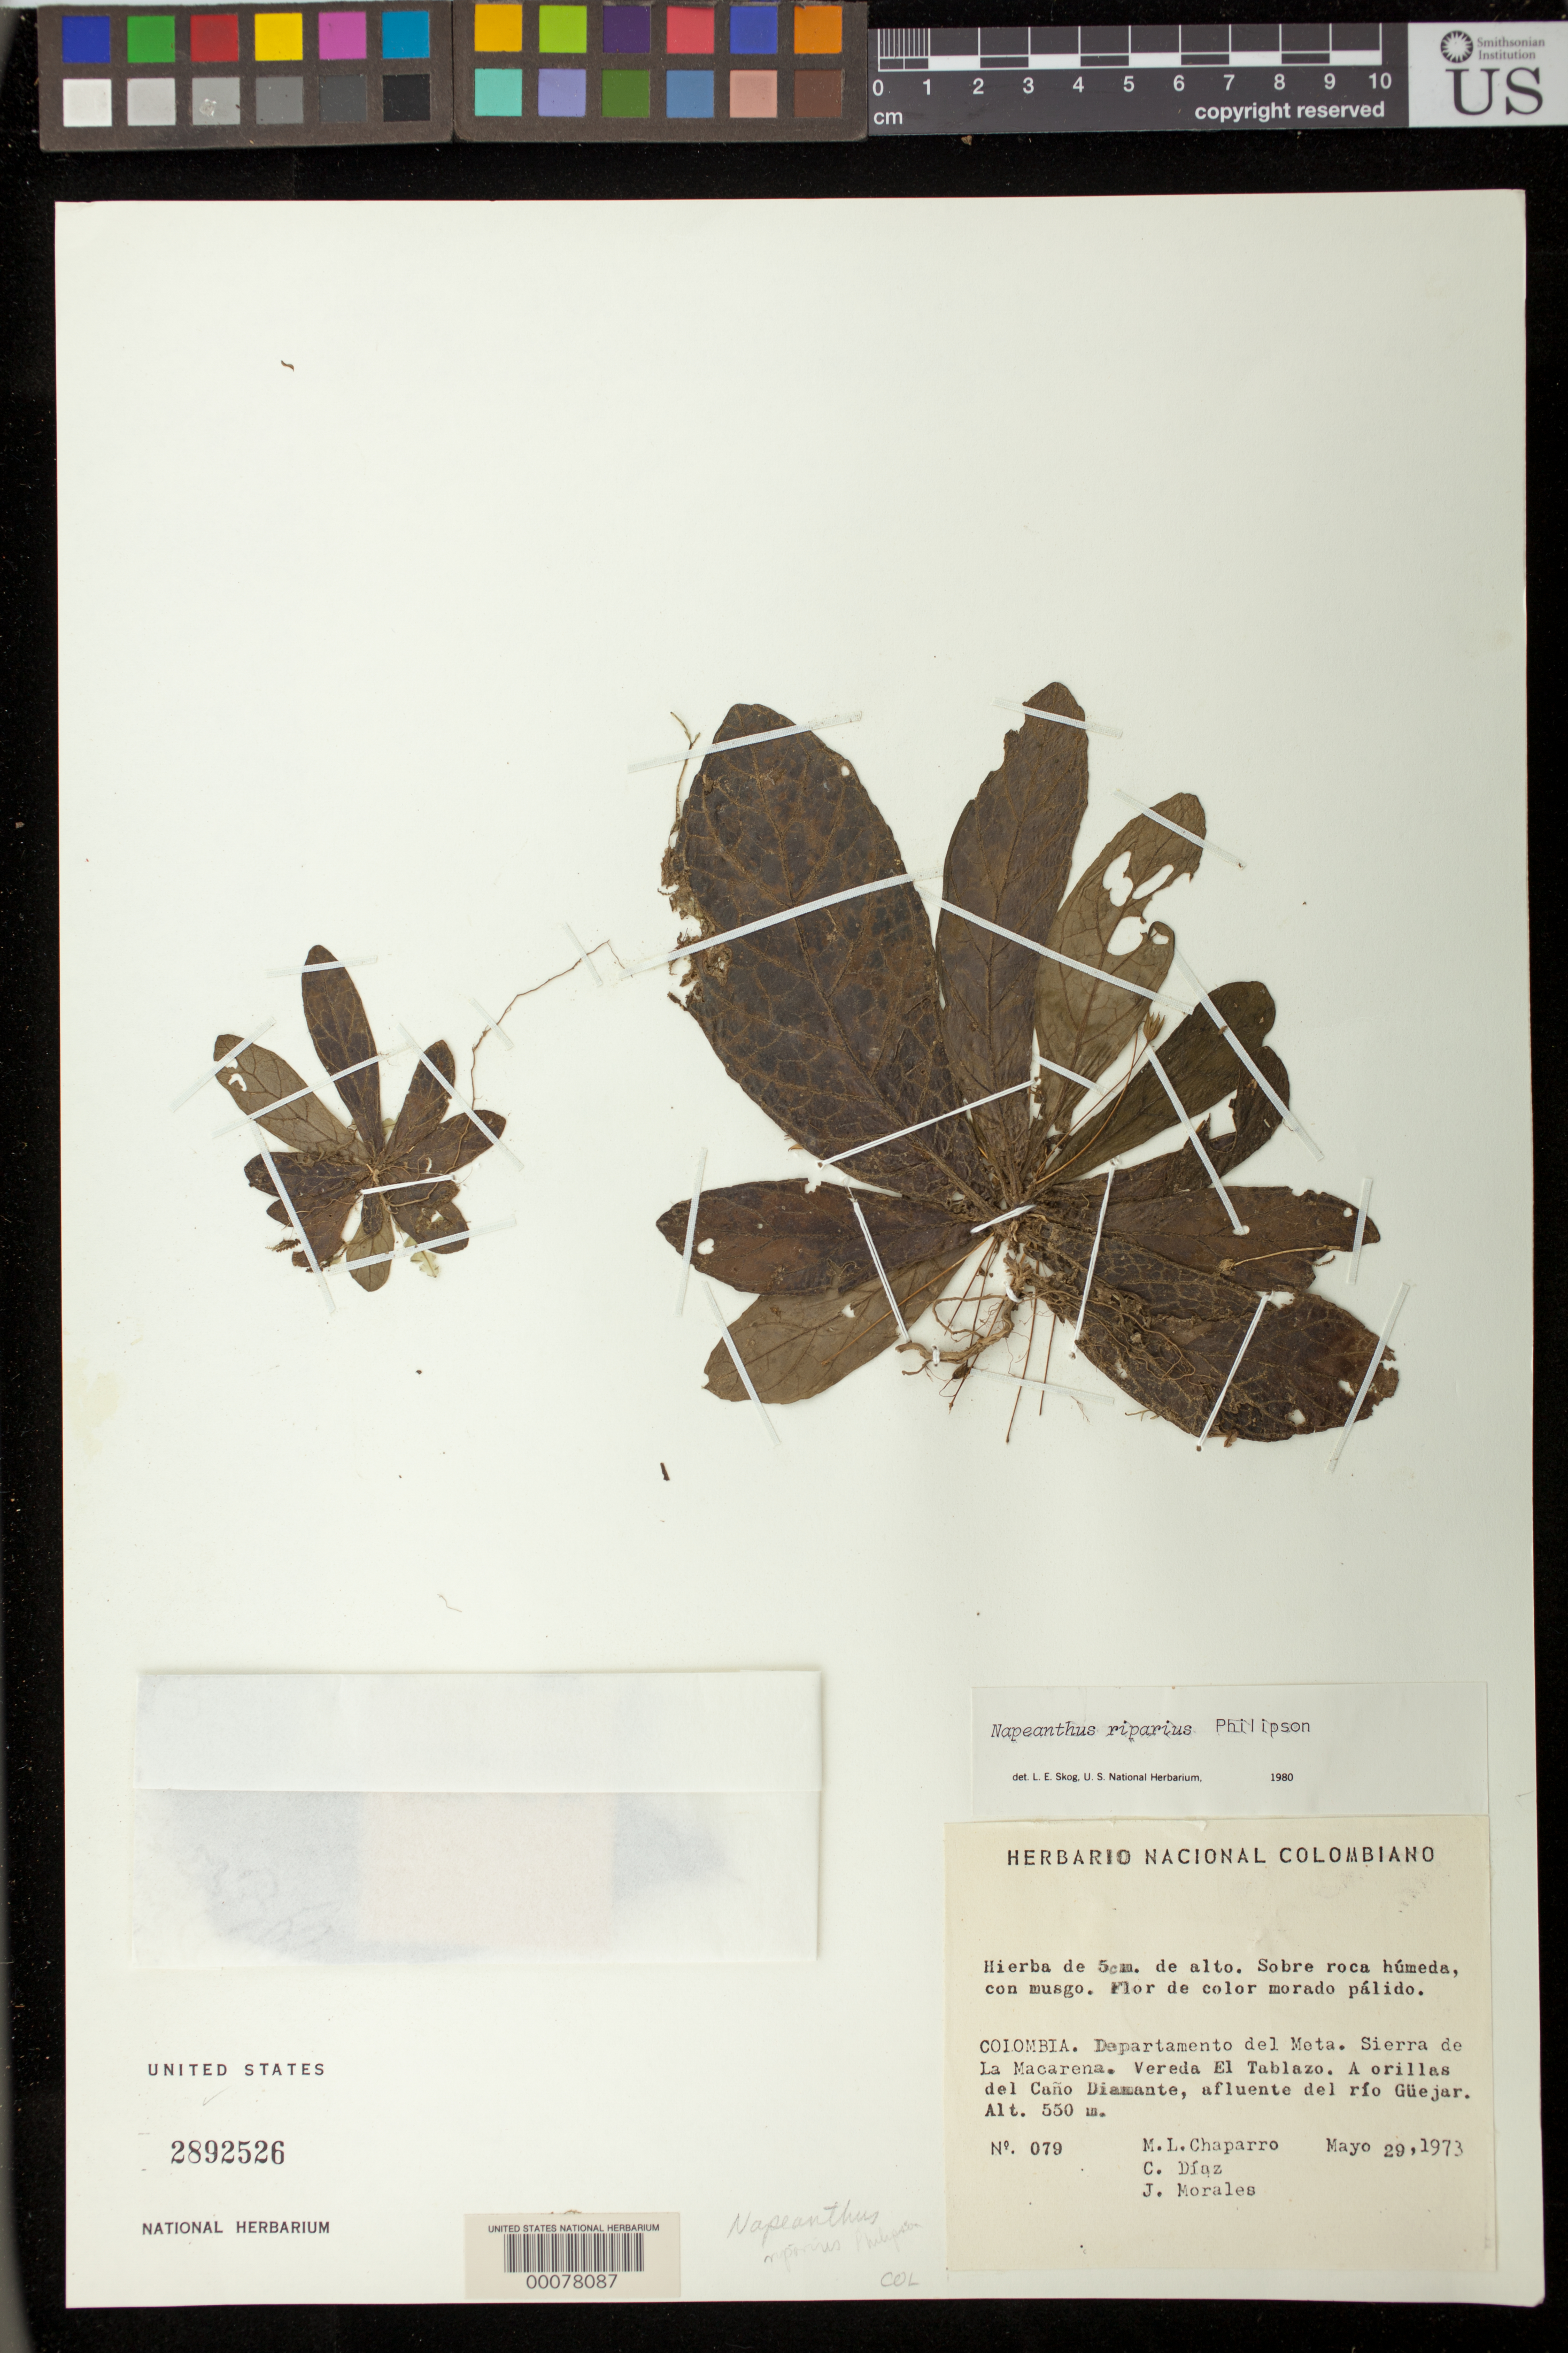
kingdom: Plantae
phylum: Tracheophyta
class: Magnoliopsida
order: Lamiales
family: Gesneriaceae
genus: Napeanthus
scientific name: Napeanthus riparius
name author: Philipson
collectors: M. Chaparro & et al.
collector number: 79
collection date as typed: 29 May 1973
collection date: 1973-05-29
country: Colombia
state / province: Meta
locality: Sierra de La Macarena, vereda El Tablazo border of Cano Diamante, afluente del Rio Guejar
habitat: About humid rocks, with moss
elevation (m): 550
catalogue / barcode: US 2892526